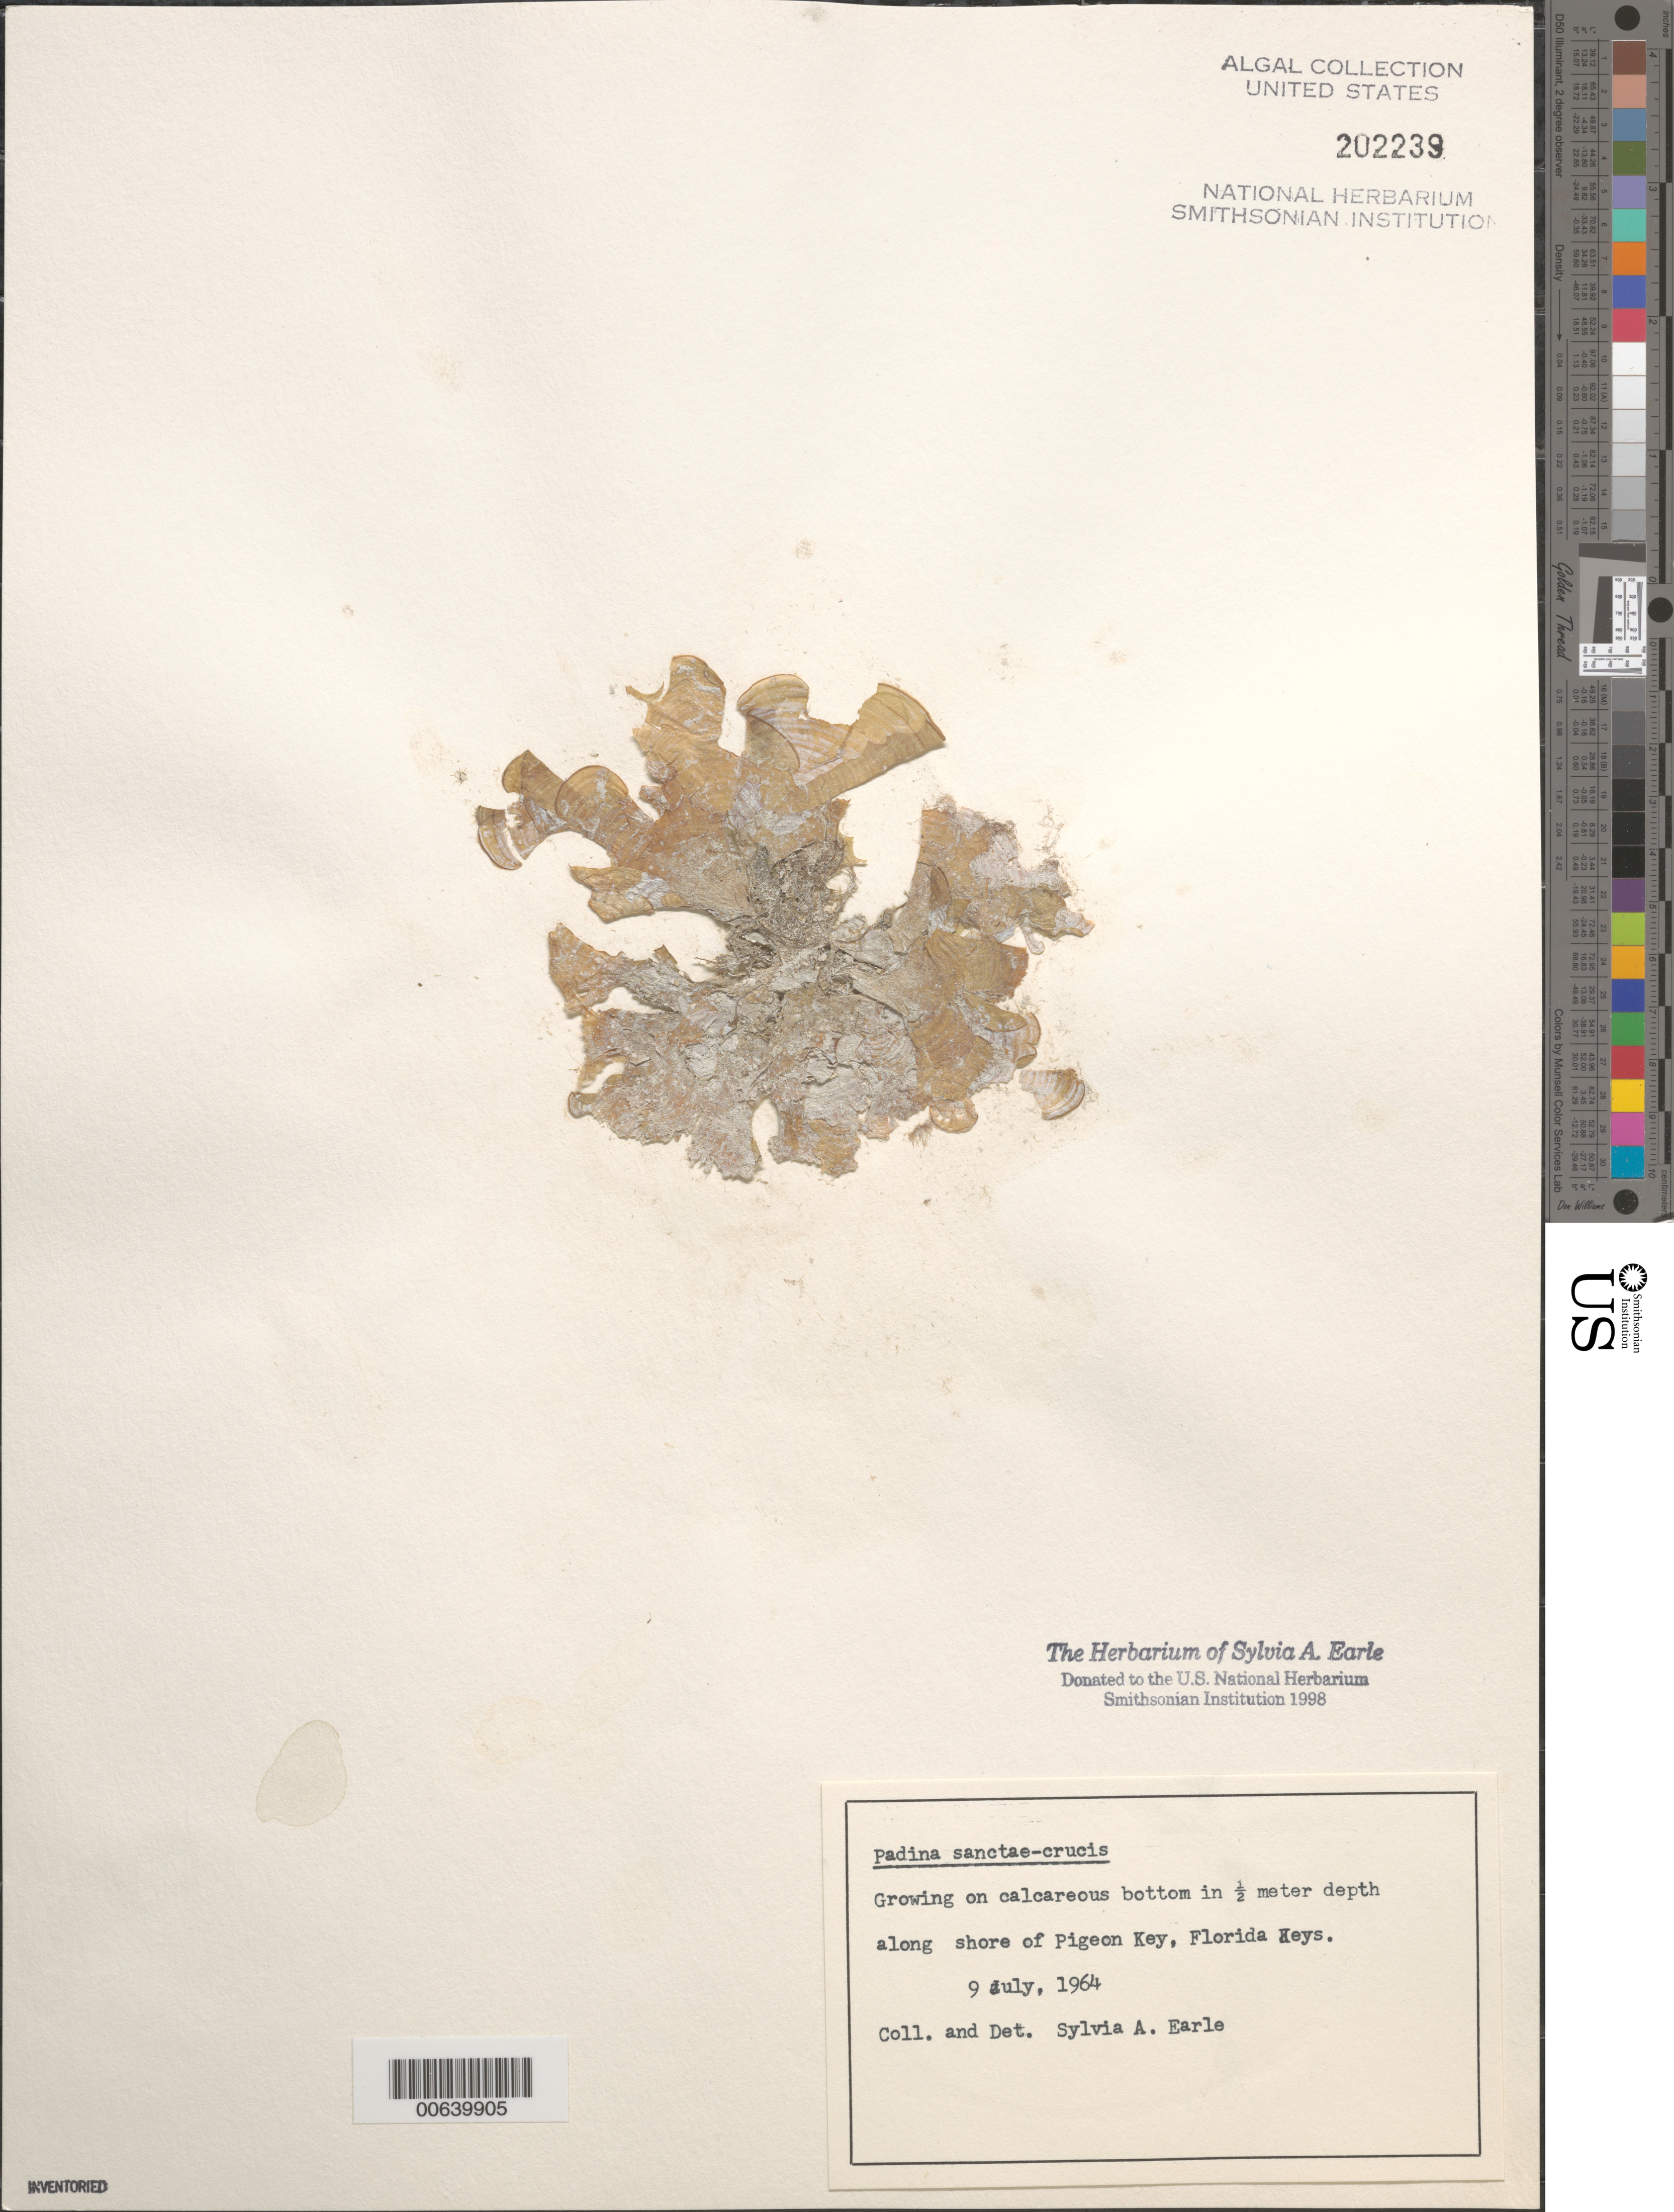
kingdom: Chromista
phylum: Ochrophyta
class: Phaeophyceae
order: Dictyotales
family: Dictyotaceae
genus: Padina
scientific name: Padina sanctae-crucis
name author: Børgesen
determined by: Earle, S. A.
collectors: S. A. Earle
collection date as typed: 09 Jul 1964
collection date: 1964-07-09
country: United States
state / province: Florida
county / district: Monroe County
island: Pigeon Key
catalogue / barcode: US 202239